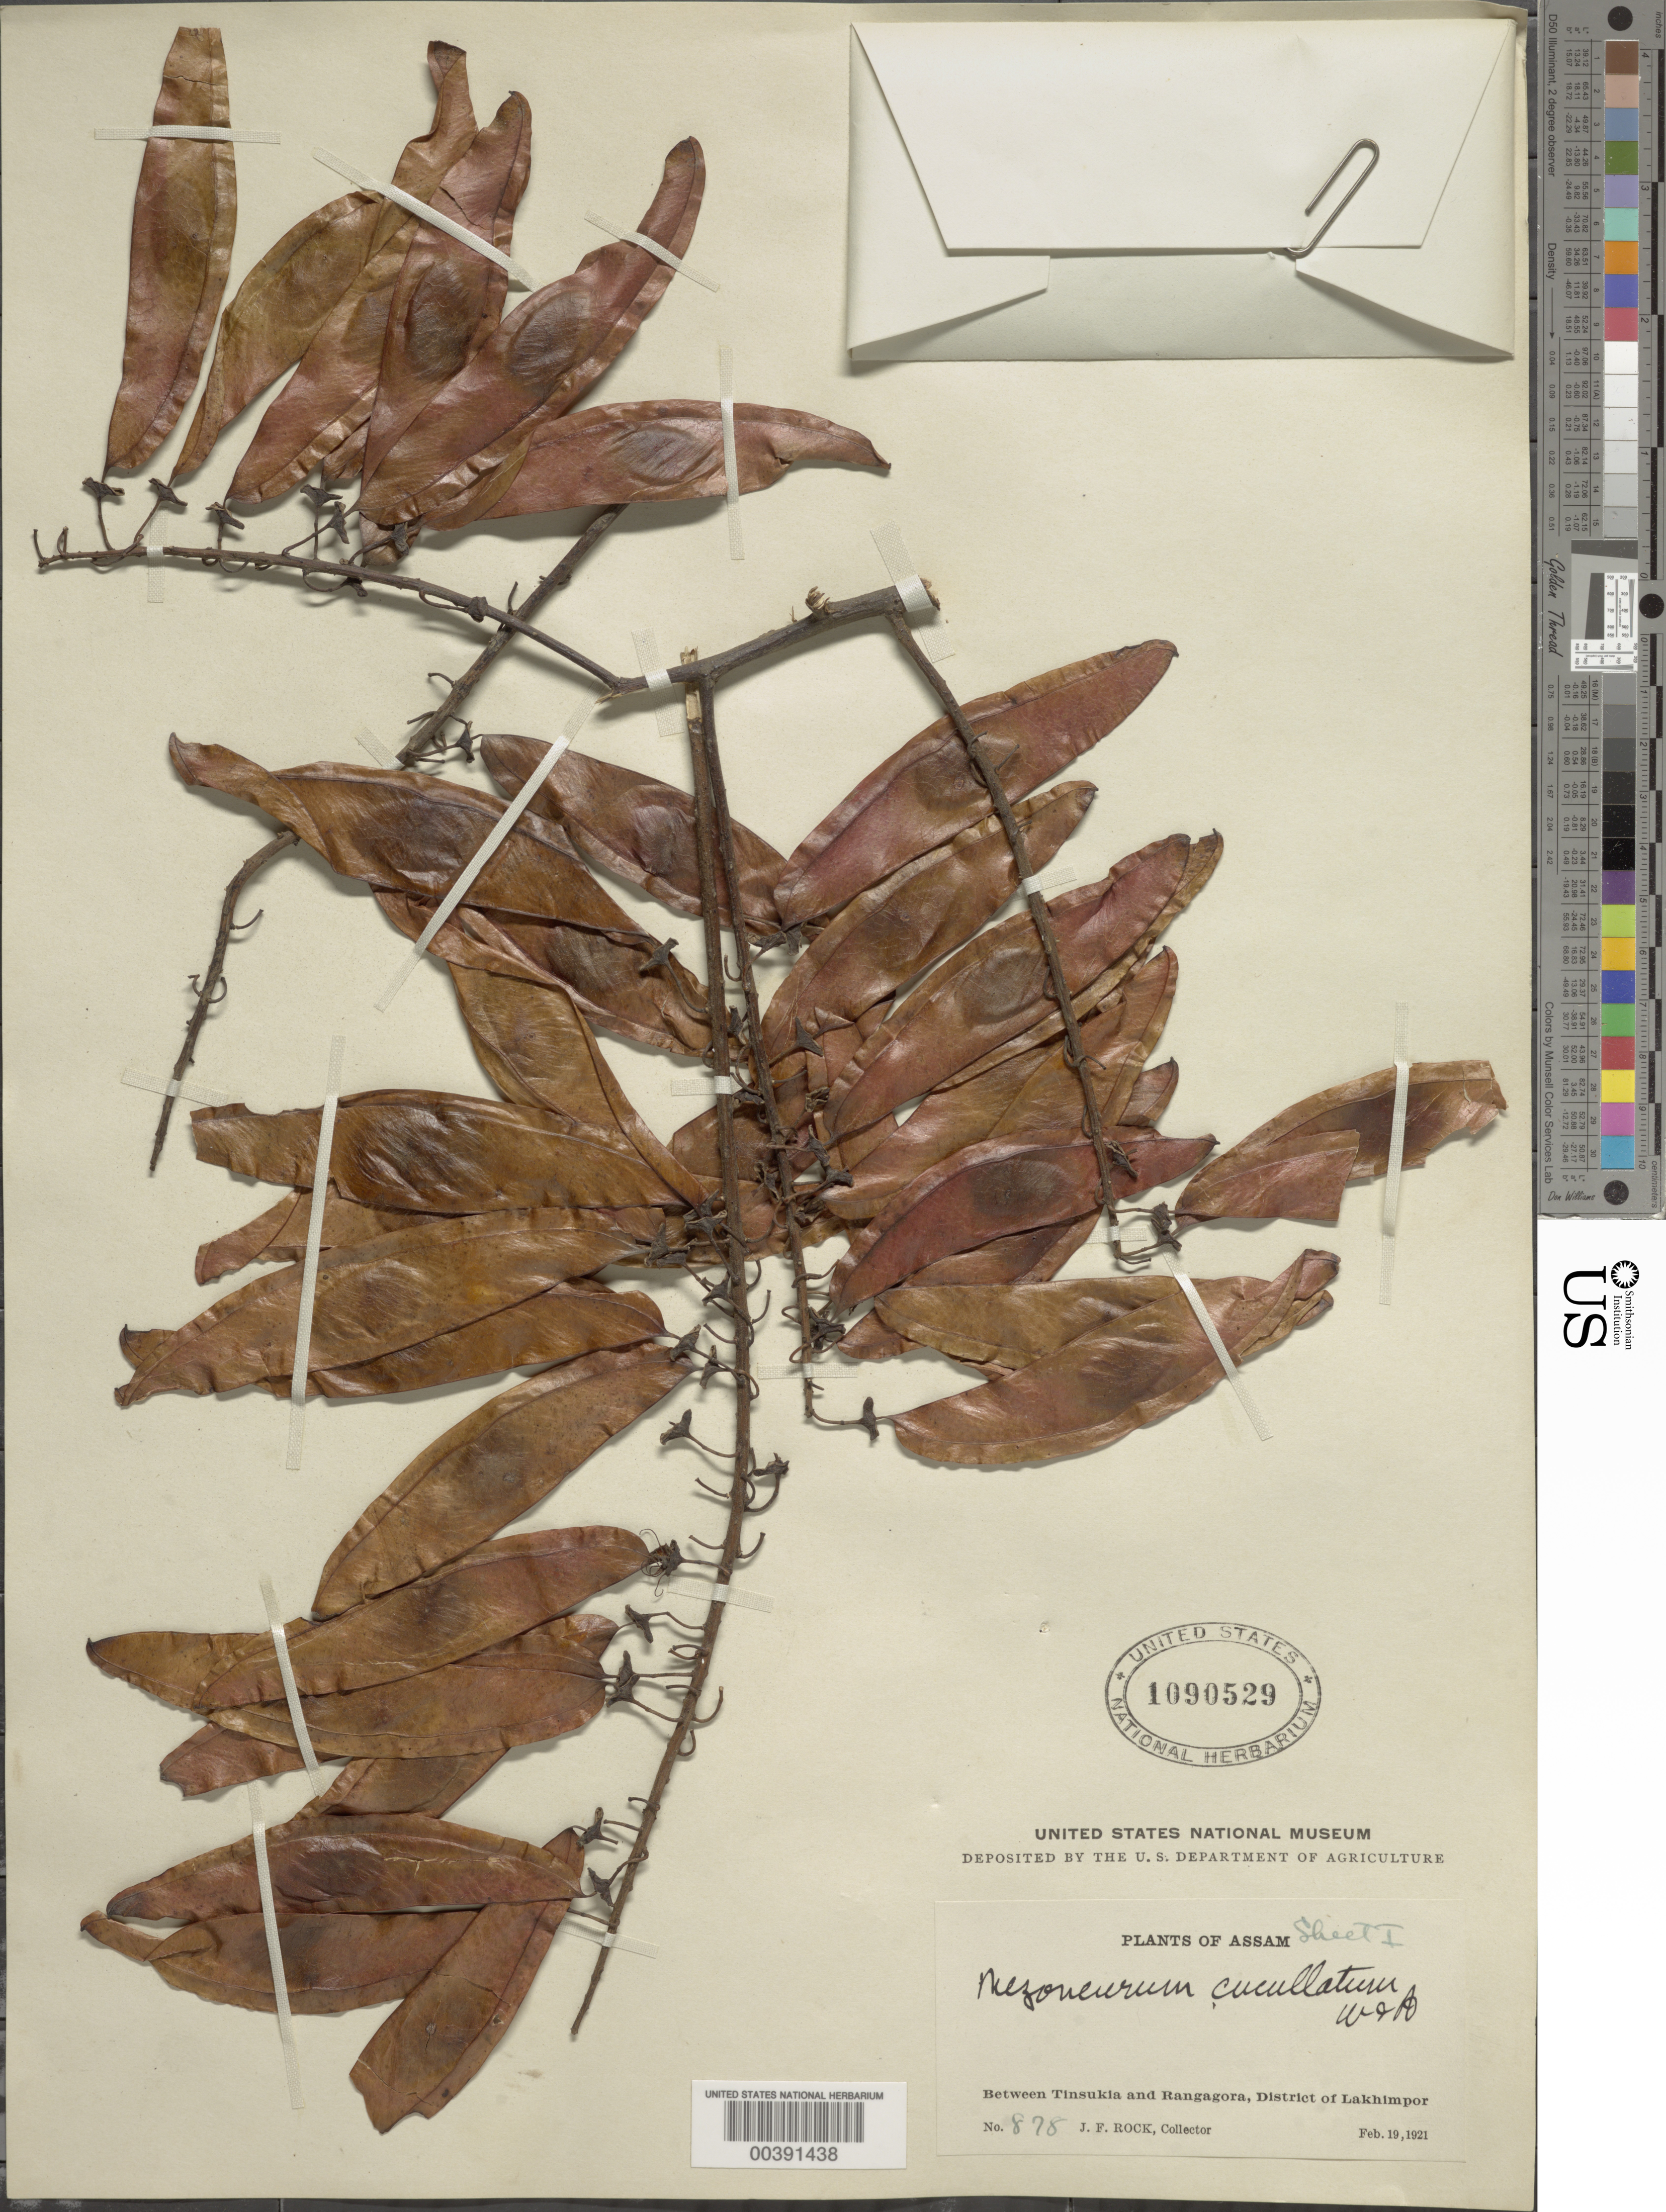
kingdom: Plantae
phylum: Tracheophyta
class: Magnoliopsida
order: Fabales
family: Fabaceae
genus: Mezoneuron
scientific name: Mezoneuron cucullatum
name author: (Roxb.) Wight & Arn.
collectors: J. F. Rock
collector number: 878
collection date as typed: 19 Feb 1921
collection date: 1921-02-19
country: India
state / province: Assam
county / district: Lakhimpur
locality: Assam, between Tinsukia and Rangagora, District of Lakhimpor.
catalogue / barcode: US 1090529